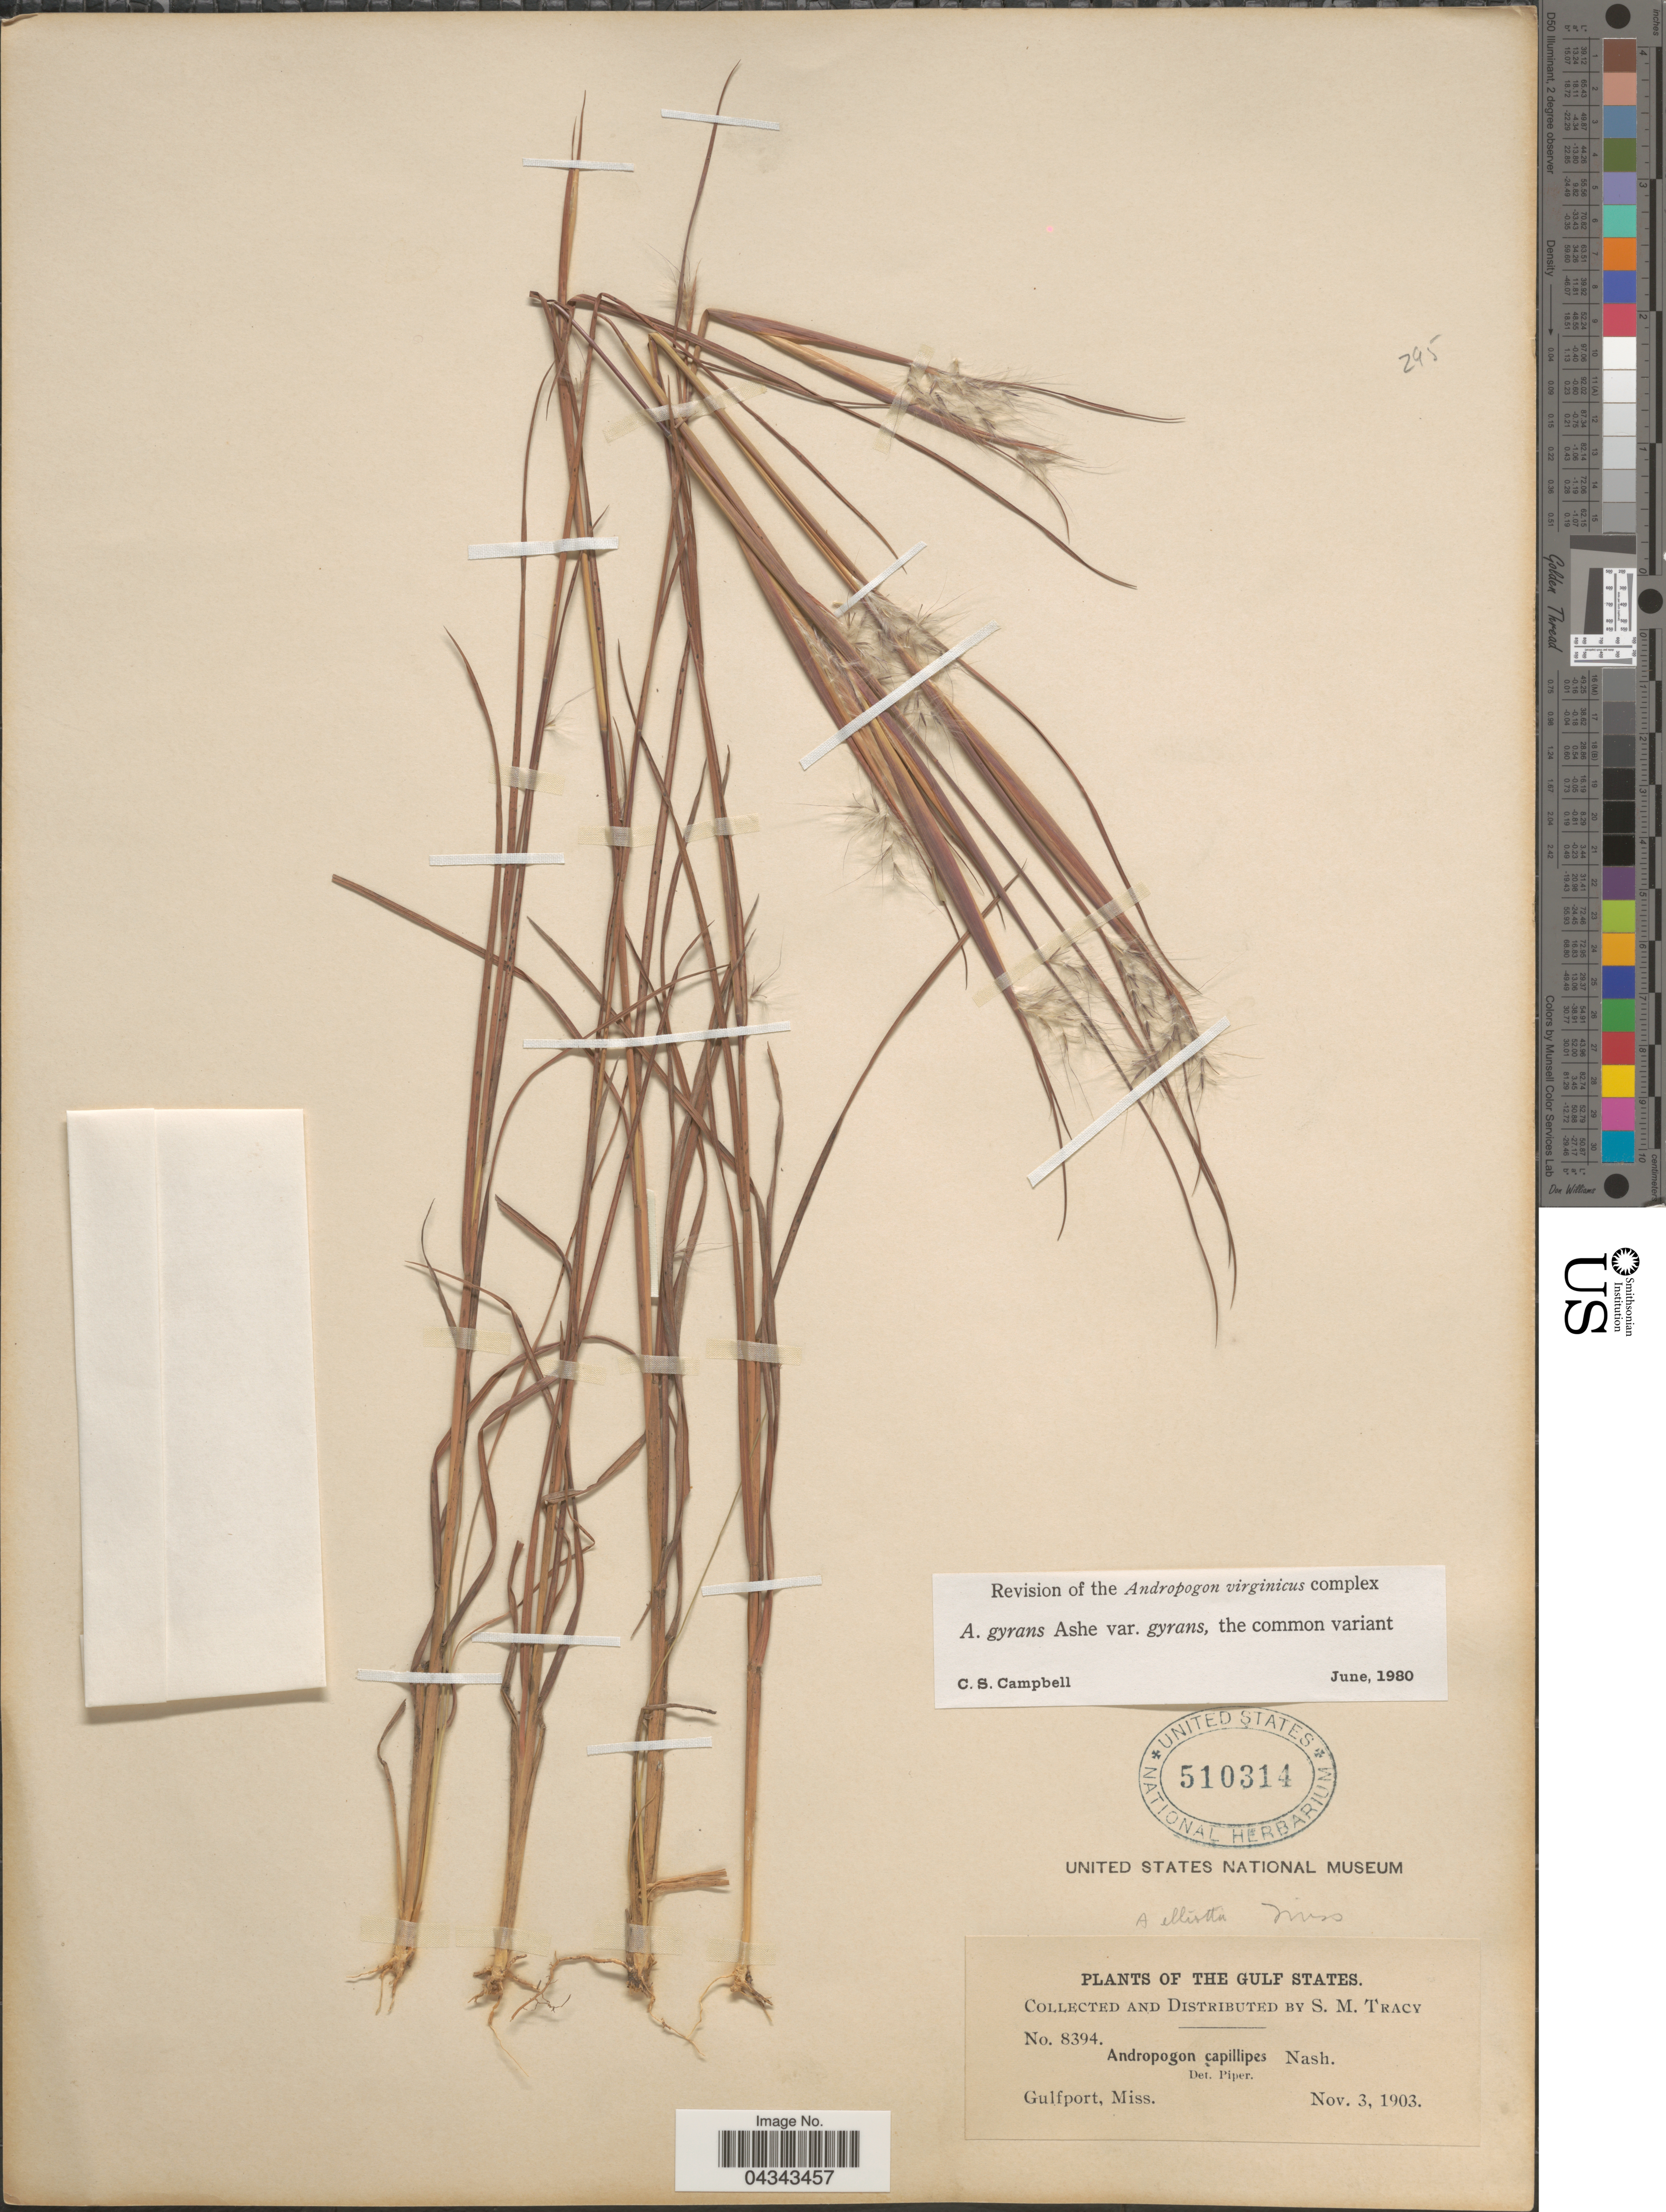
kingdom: Plantae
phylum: Tracheophyta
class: Liliopsida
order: Poales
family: Poaceae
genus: Andropogon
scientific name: Andropogon gyrans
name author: Ashe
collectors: S. M. Tracy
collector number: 8394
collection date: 1903-11-03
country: United States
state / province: Mississippi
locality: The Gulf States. Gulfport.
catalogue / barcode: US 510314